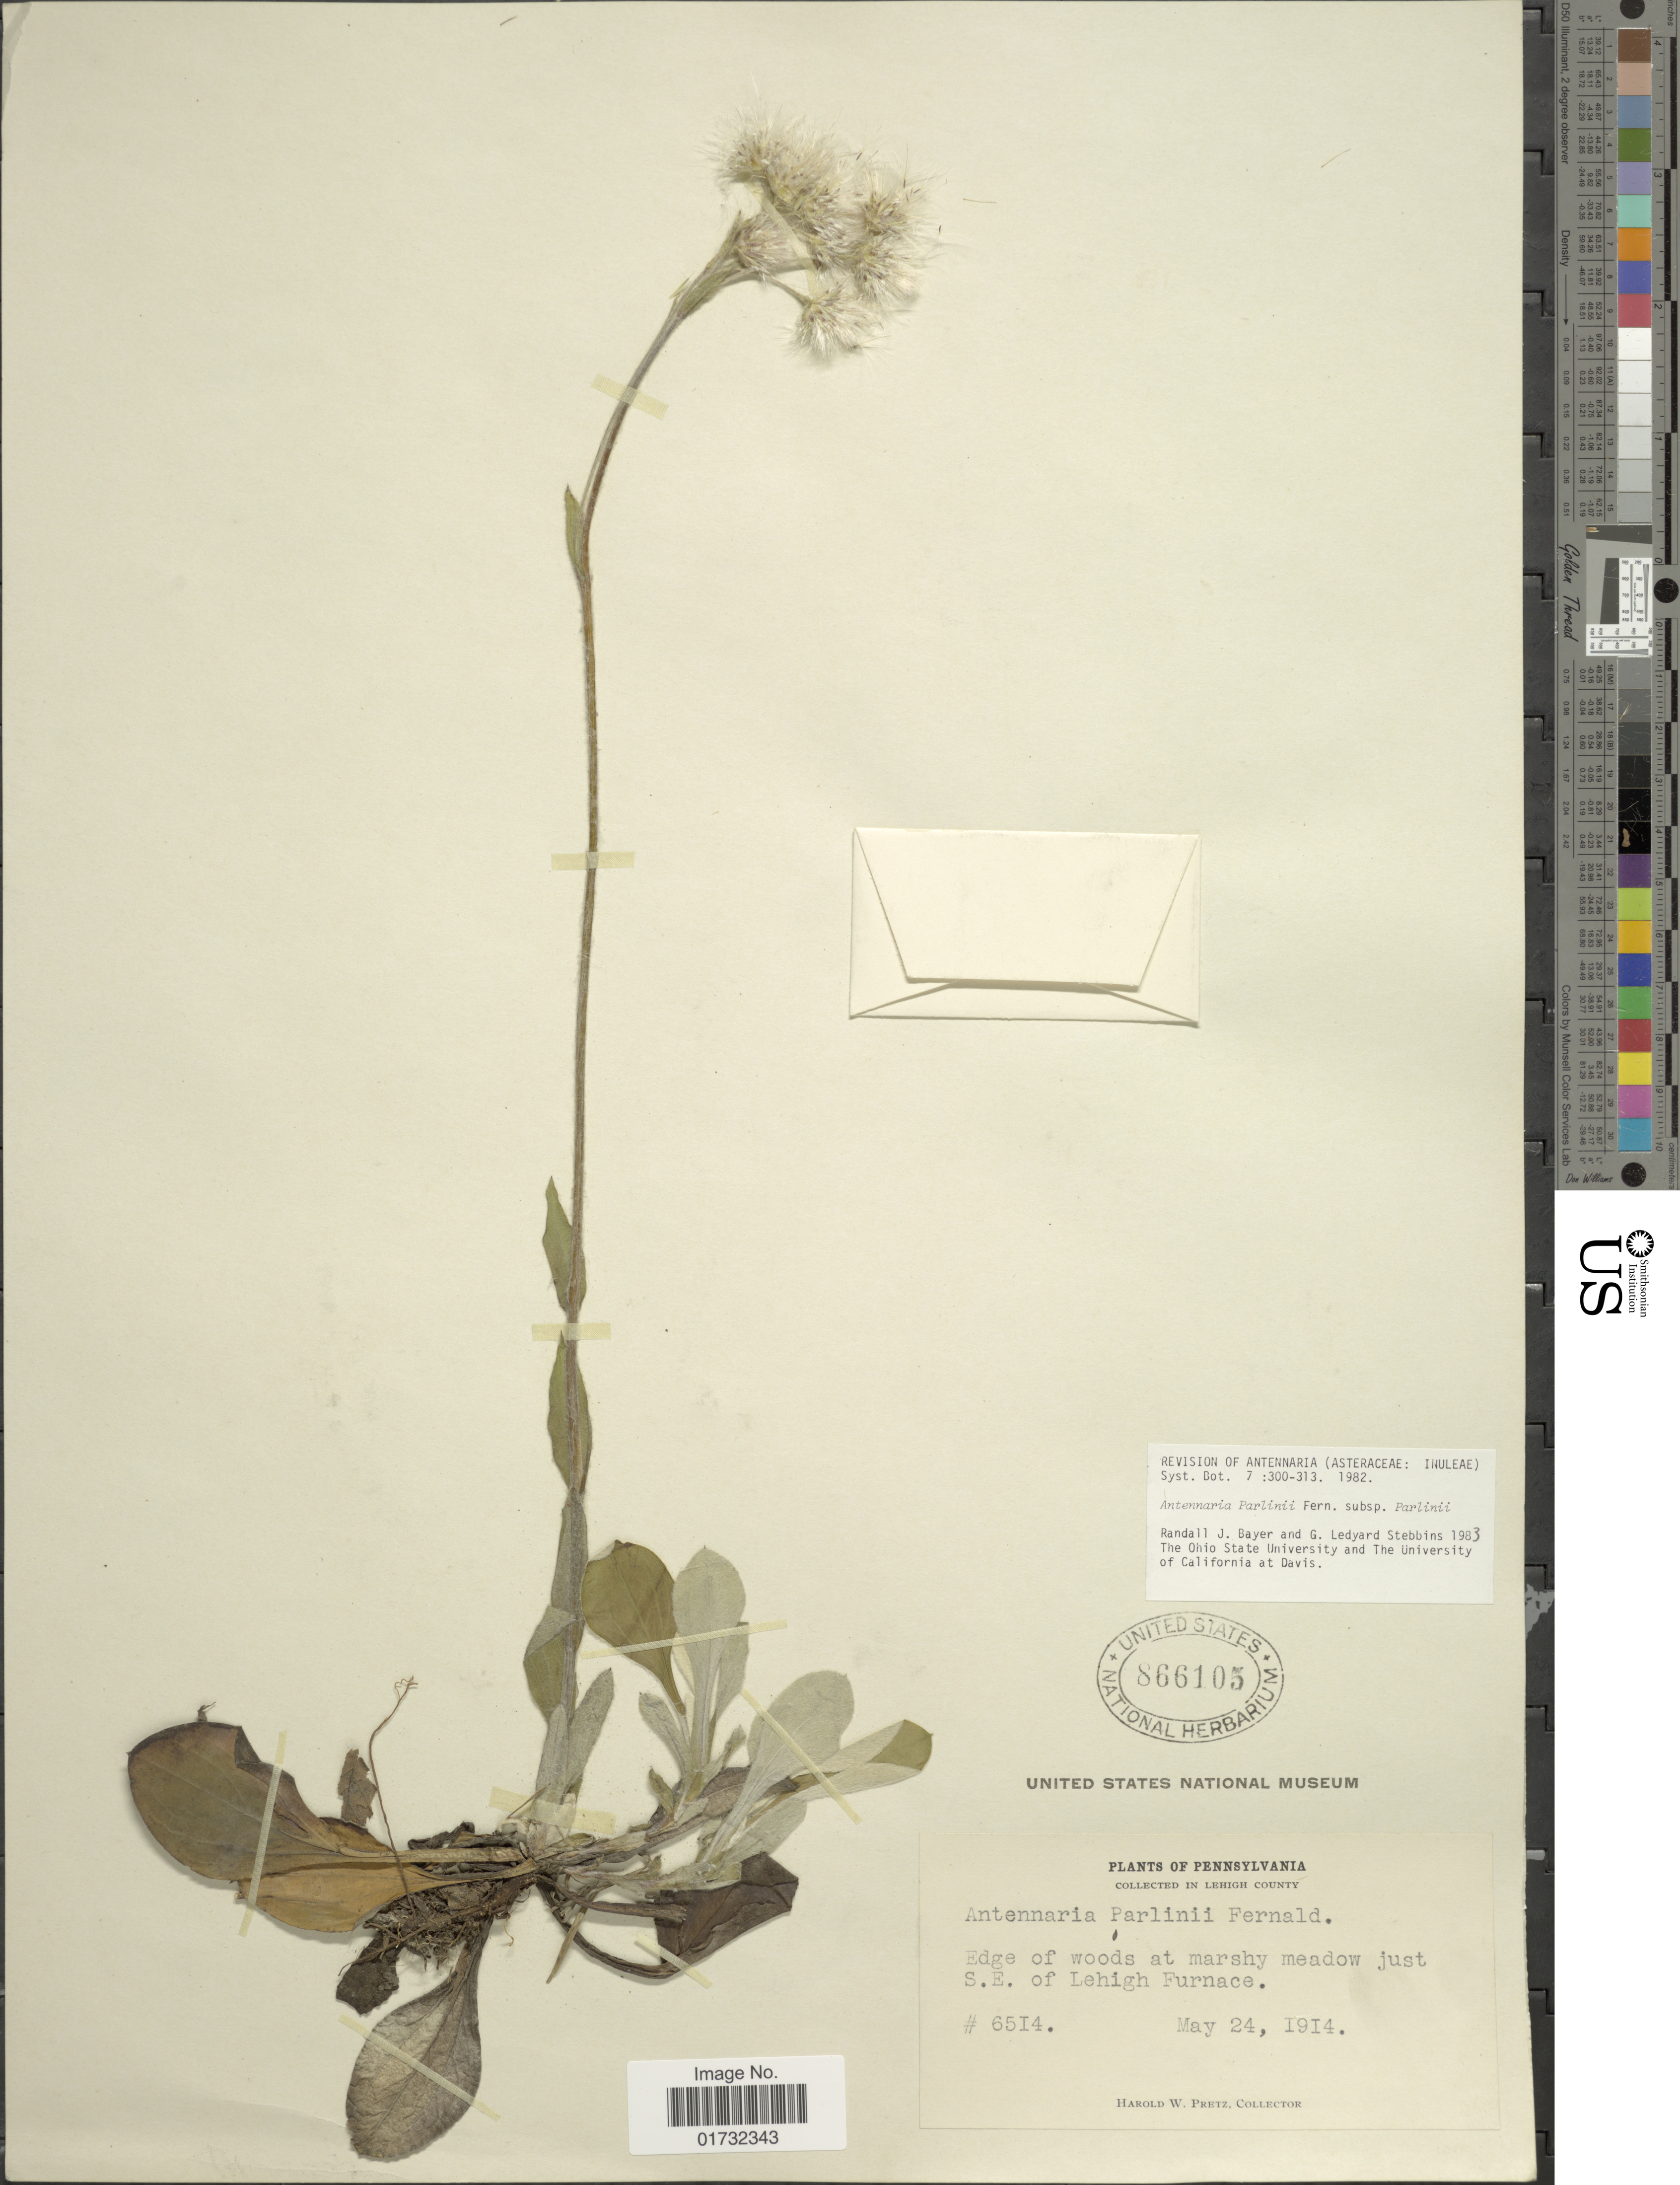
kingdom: Plantae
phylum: Tracheophyta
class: Magnoliopsida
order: Asterales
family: Asteraceae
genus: Antennaria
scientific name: Antennaria parlinii subsp. parlinii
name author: Fernald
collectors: H. W. Pretz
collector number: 6514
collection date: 1914-05-24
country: United States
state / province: Pennsylvania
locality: Lehigh County. just S.E. of Lehigh Furnace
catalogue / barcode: US 866105